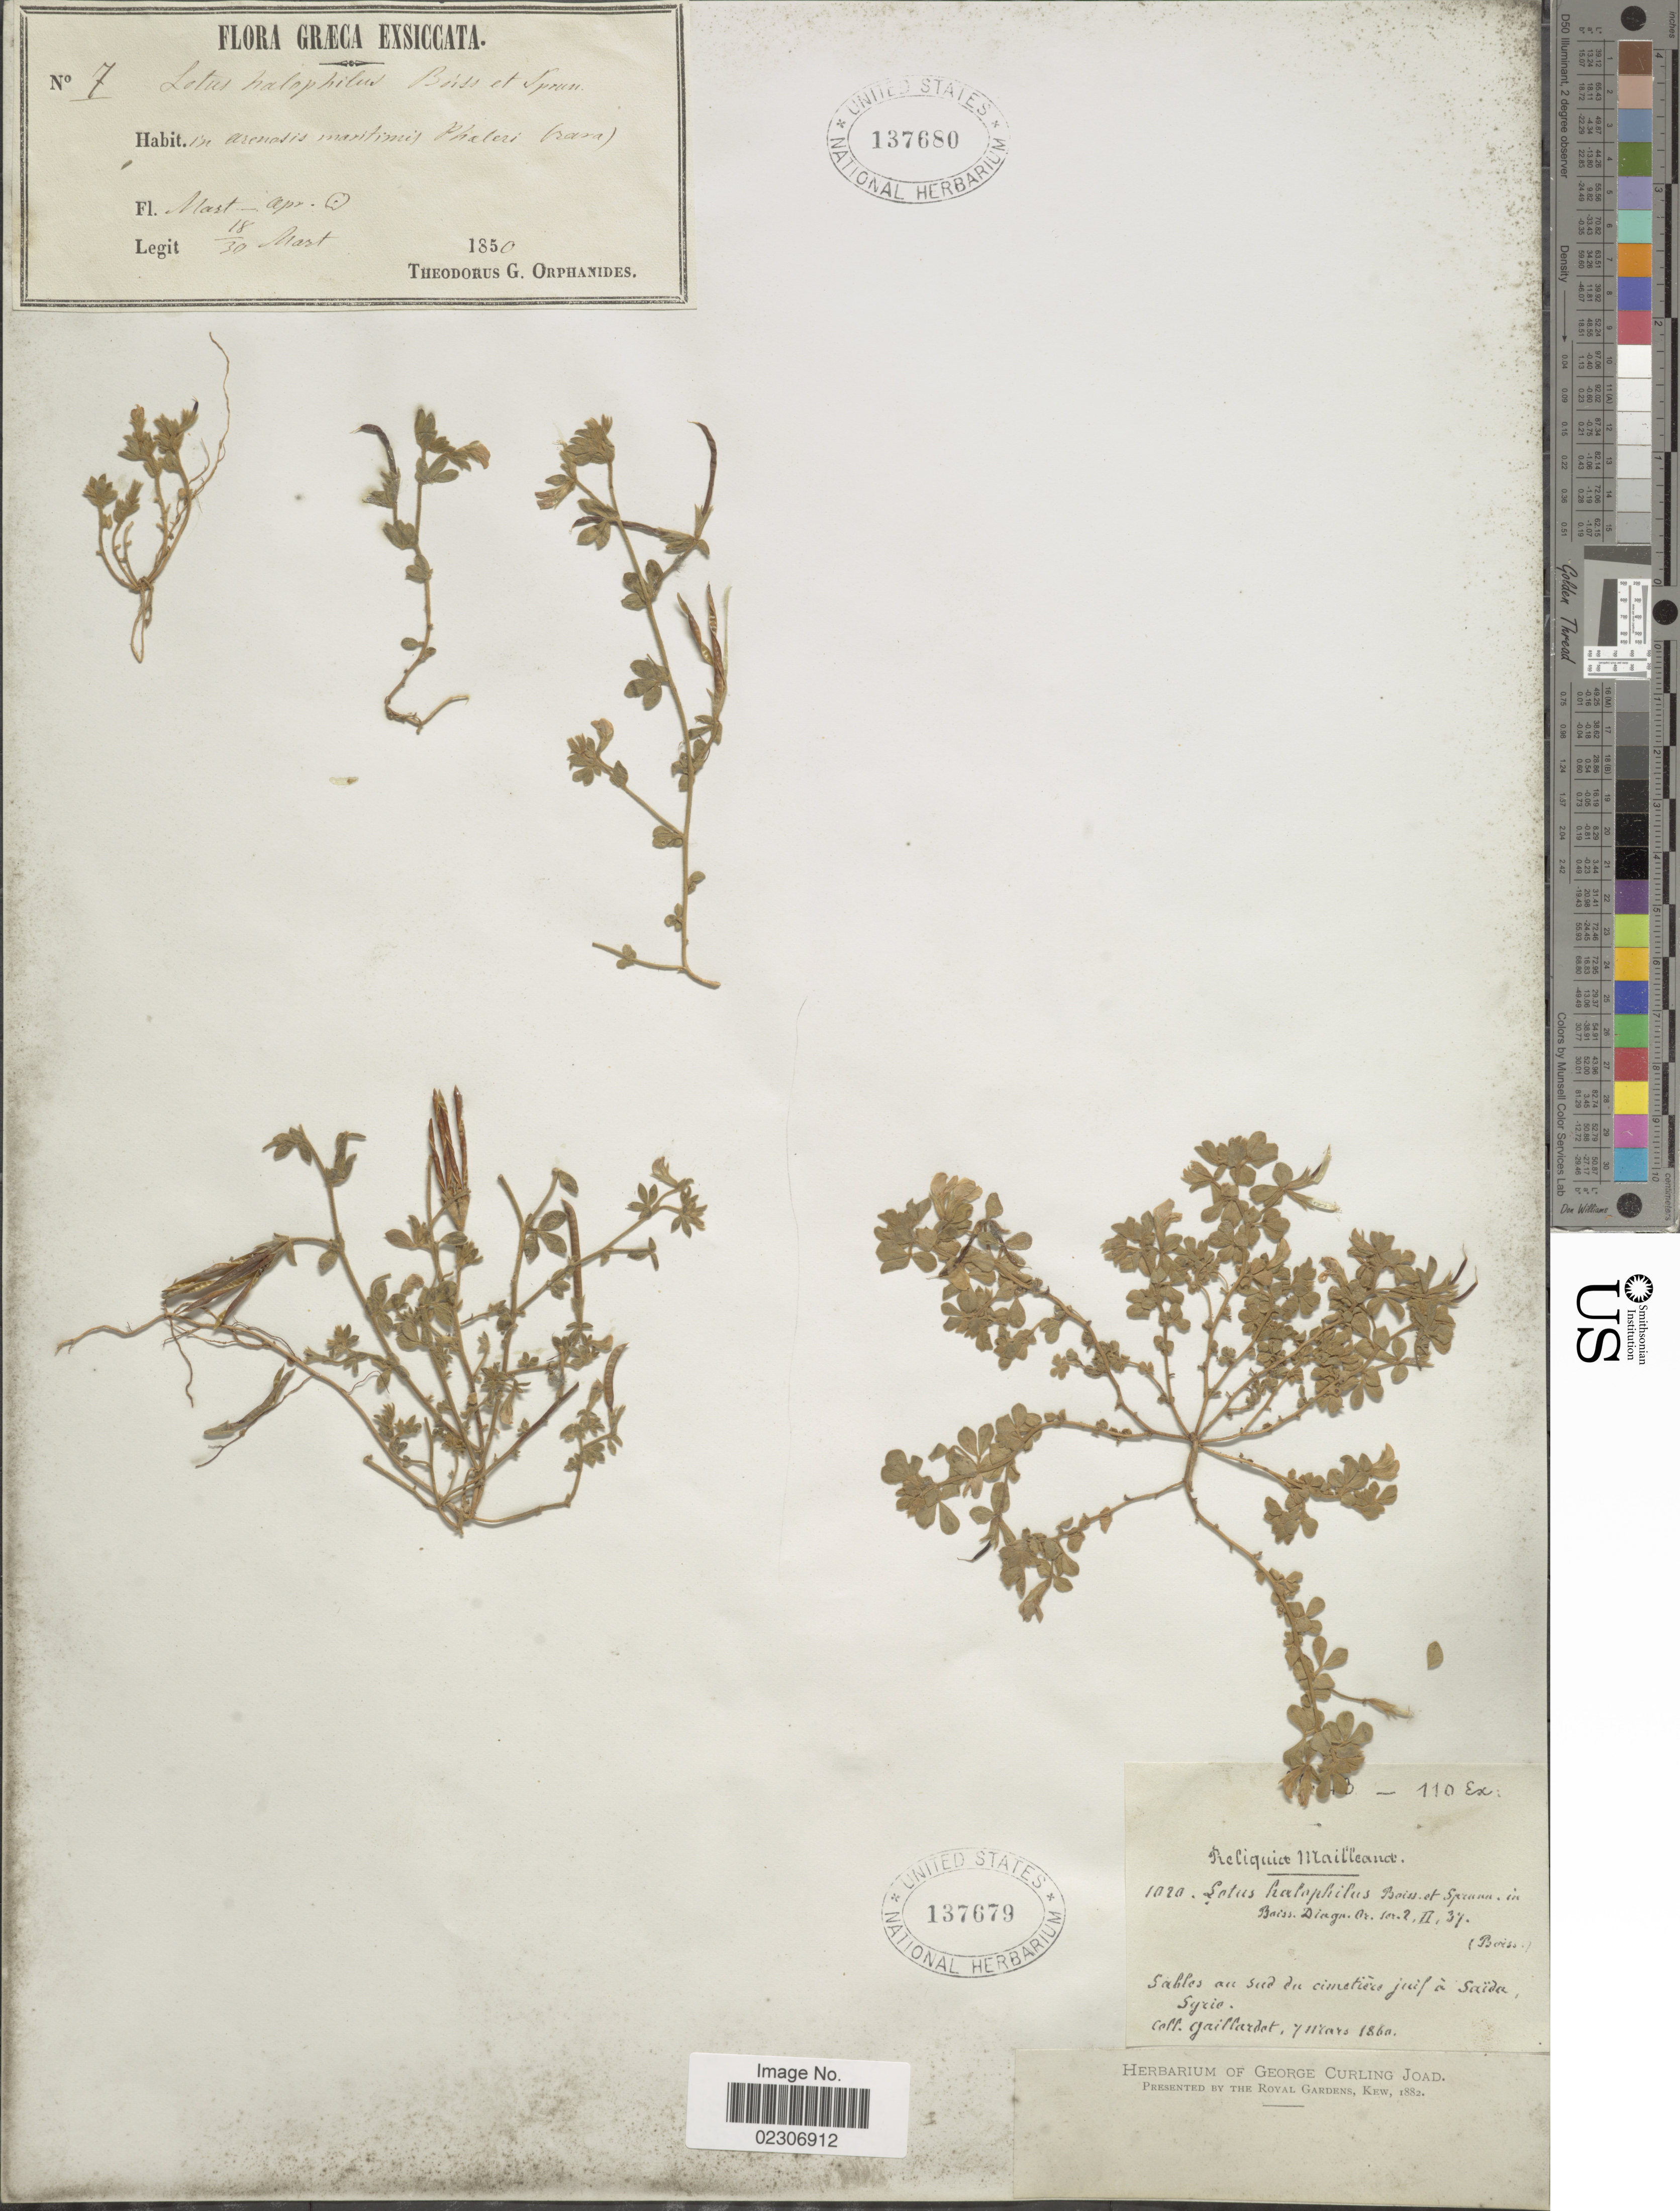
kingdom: Plantae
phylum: Tracheophyta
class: Magnoliopsida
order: Fabales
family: Fabaceae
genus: Lotus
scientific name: Lotus halophilus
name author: Boiss. & Spruner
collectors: Gaillardot, --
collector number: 1020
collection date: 1860-03-07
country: Algeria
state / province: Saïda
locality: Sables au sud du cimetière juif a Saïda, Syrio.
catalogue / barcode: US 137679